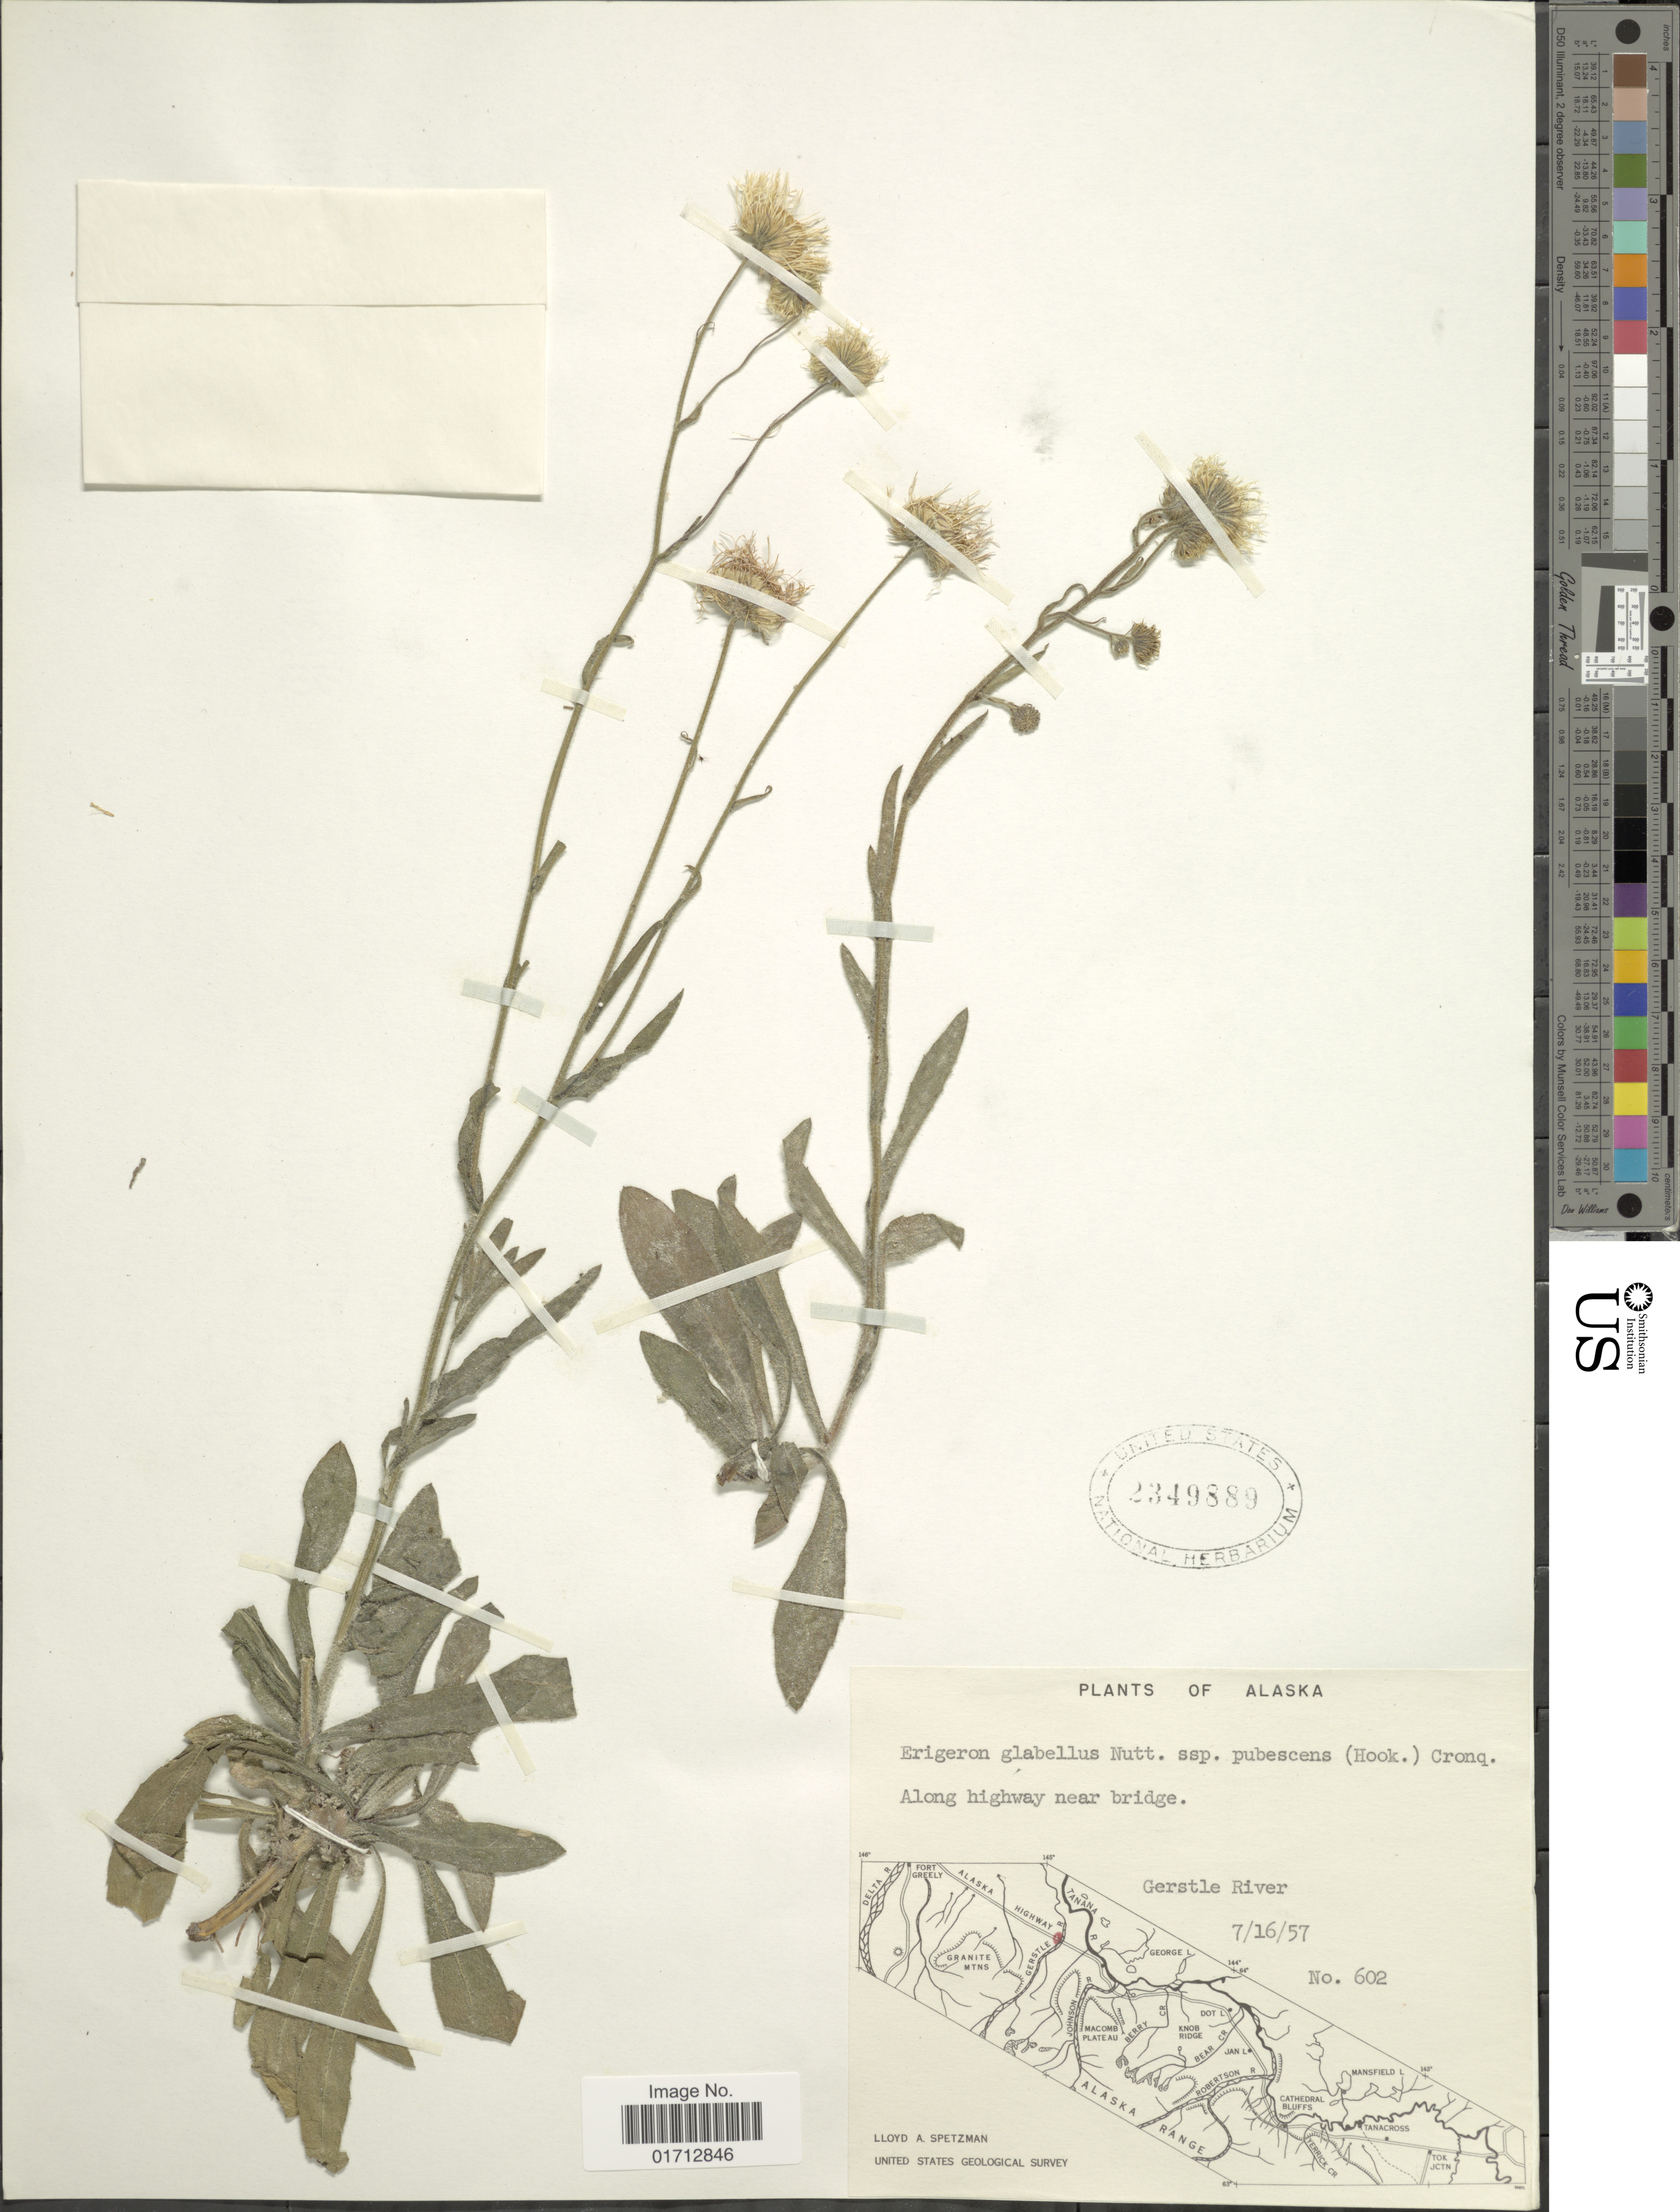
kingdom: Plantae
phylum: Tracheophyta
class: Magnoliopsida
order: Asterales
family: Asteraceae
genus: Erigeron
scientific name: Erigeron glabellus subsp. pubescens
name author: (Hook.) Cronq.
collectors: L. Spetzman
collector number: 602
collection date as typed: Transcribed d/m/y: 16/7/57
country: United States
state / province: Alaska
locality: Along highway near bridge. Gerstle River.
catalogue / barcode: US 2349889